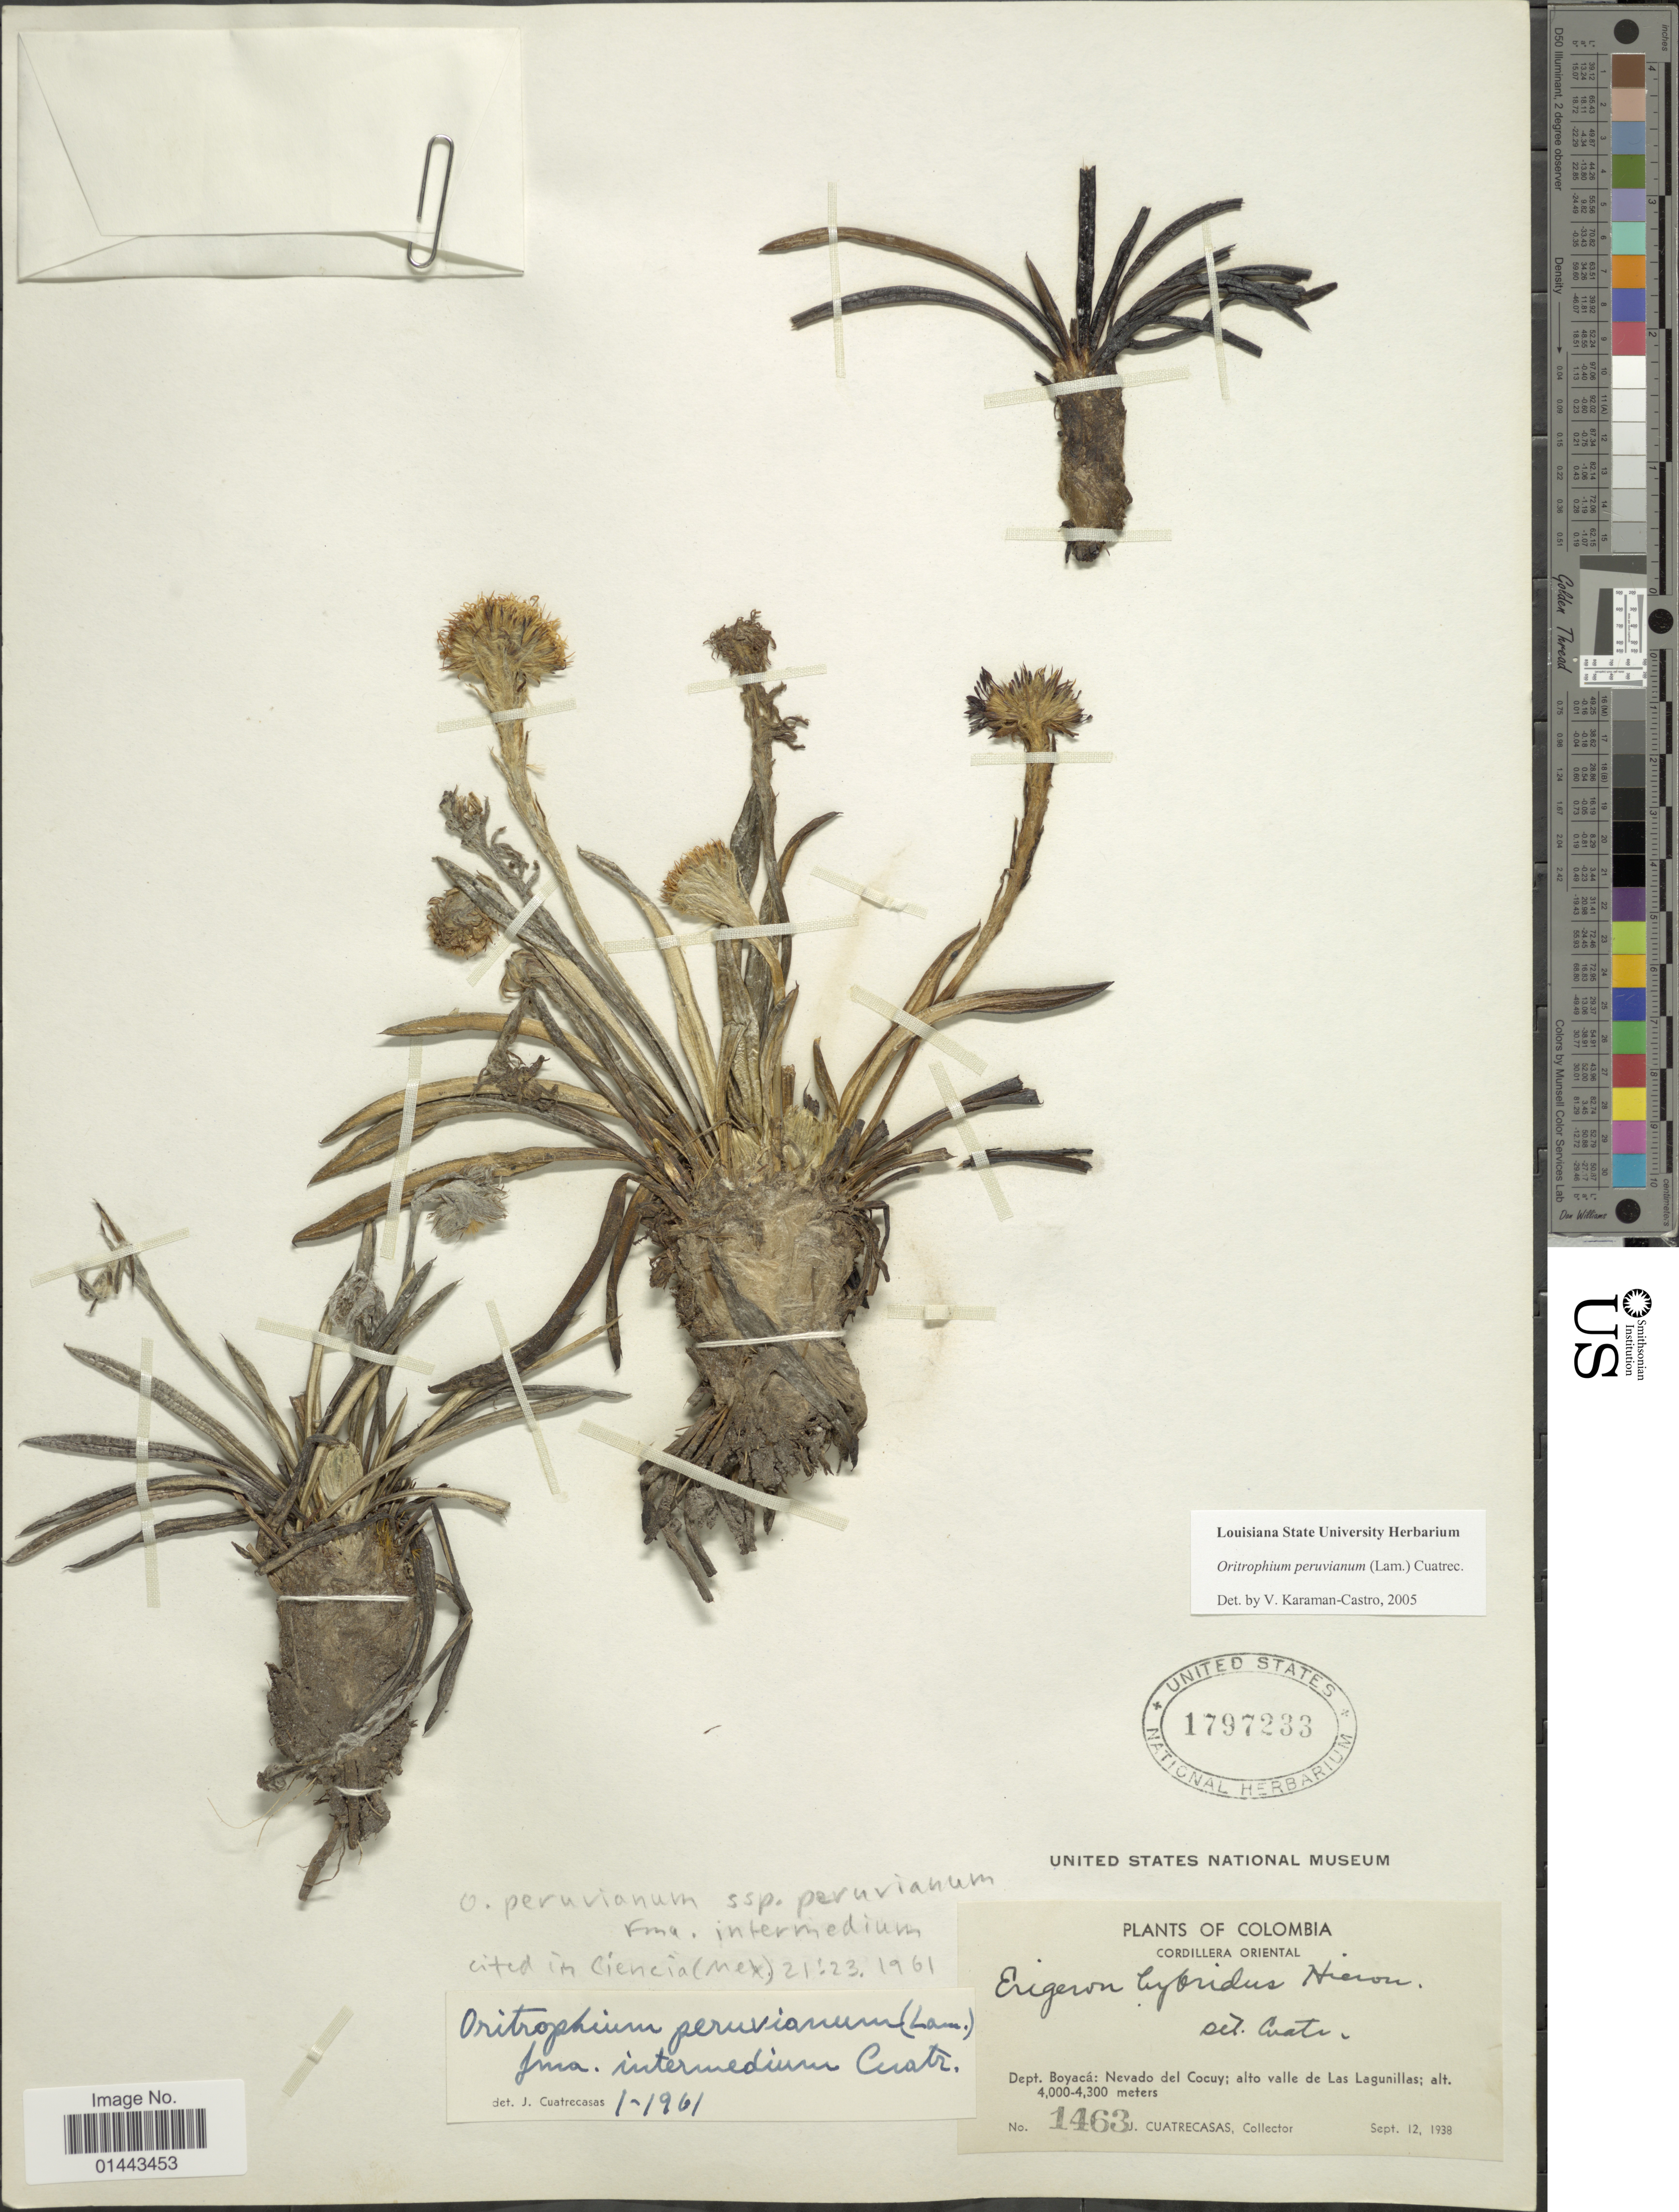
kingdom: Plantae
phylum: Tracheophyta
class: Magnoliopsida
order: Asterales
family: Asteraceae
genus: Oritrophium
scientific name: Oritrophium peruvianum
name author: (Lam.) Cuatrec.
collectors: J. Cuatrecasas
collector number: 1463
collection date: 1938-09-12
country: Colombia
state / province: Boyacá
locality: Cordillera Oriental, Nevado del Cocuy; alto valle de Las Lagunillas.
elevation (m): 4000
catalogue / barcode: US 1797233